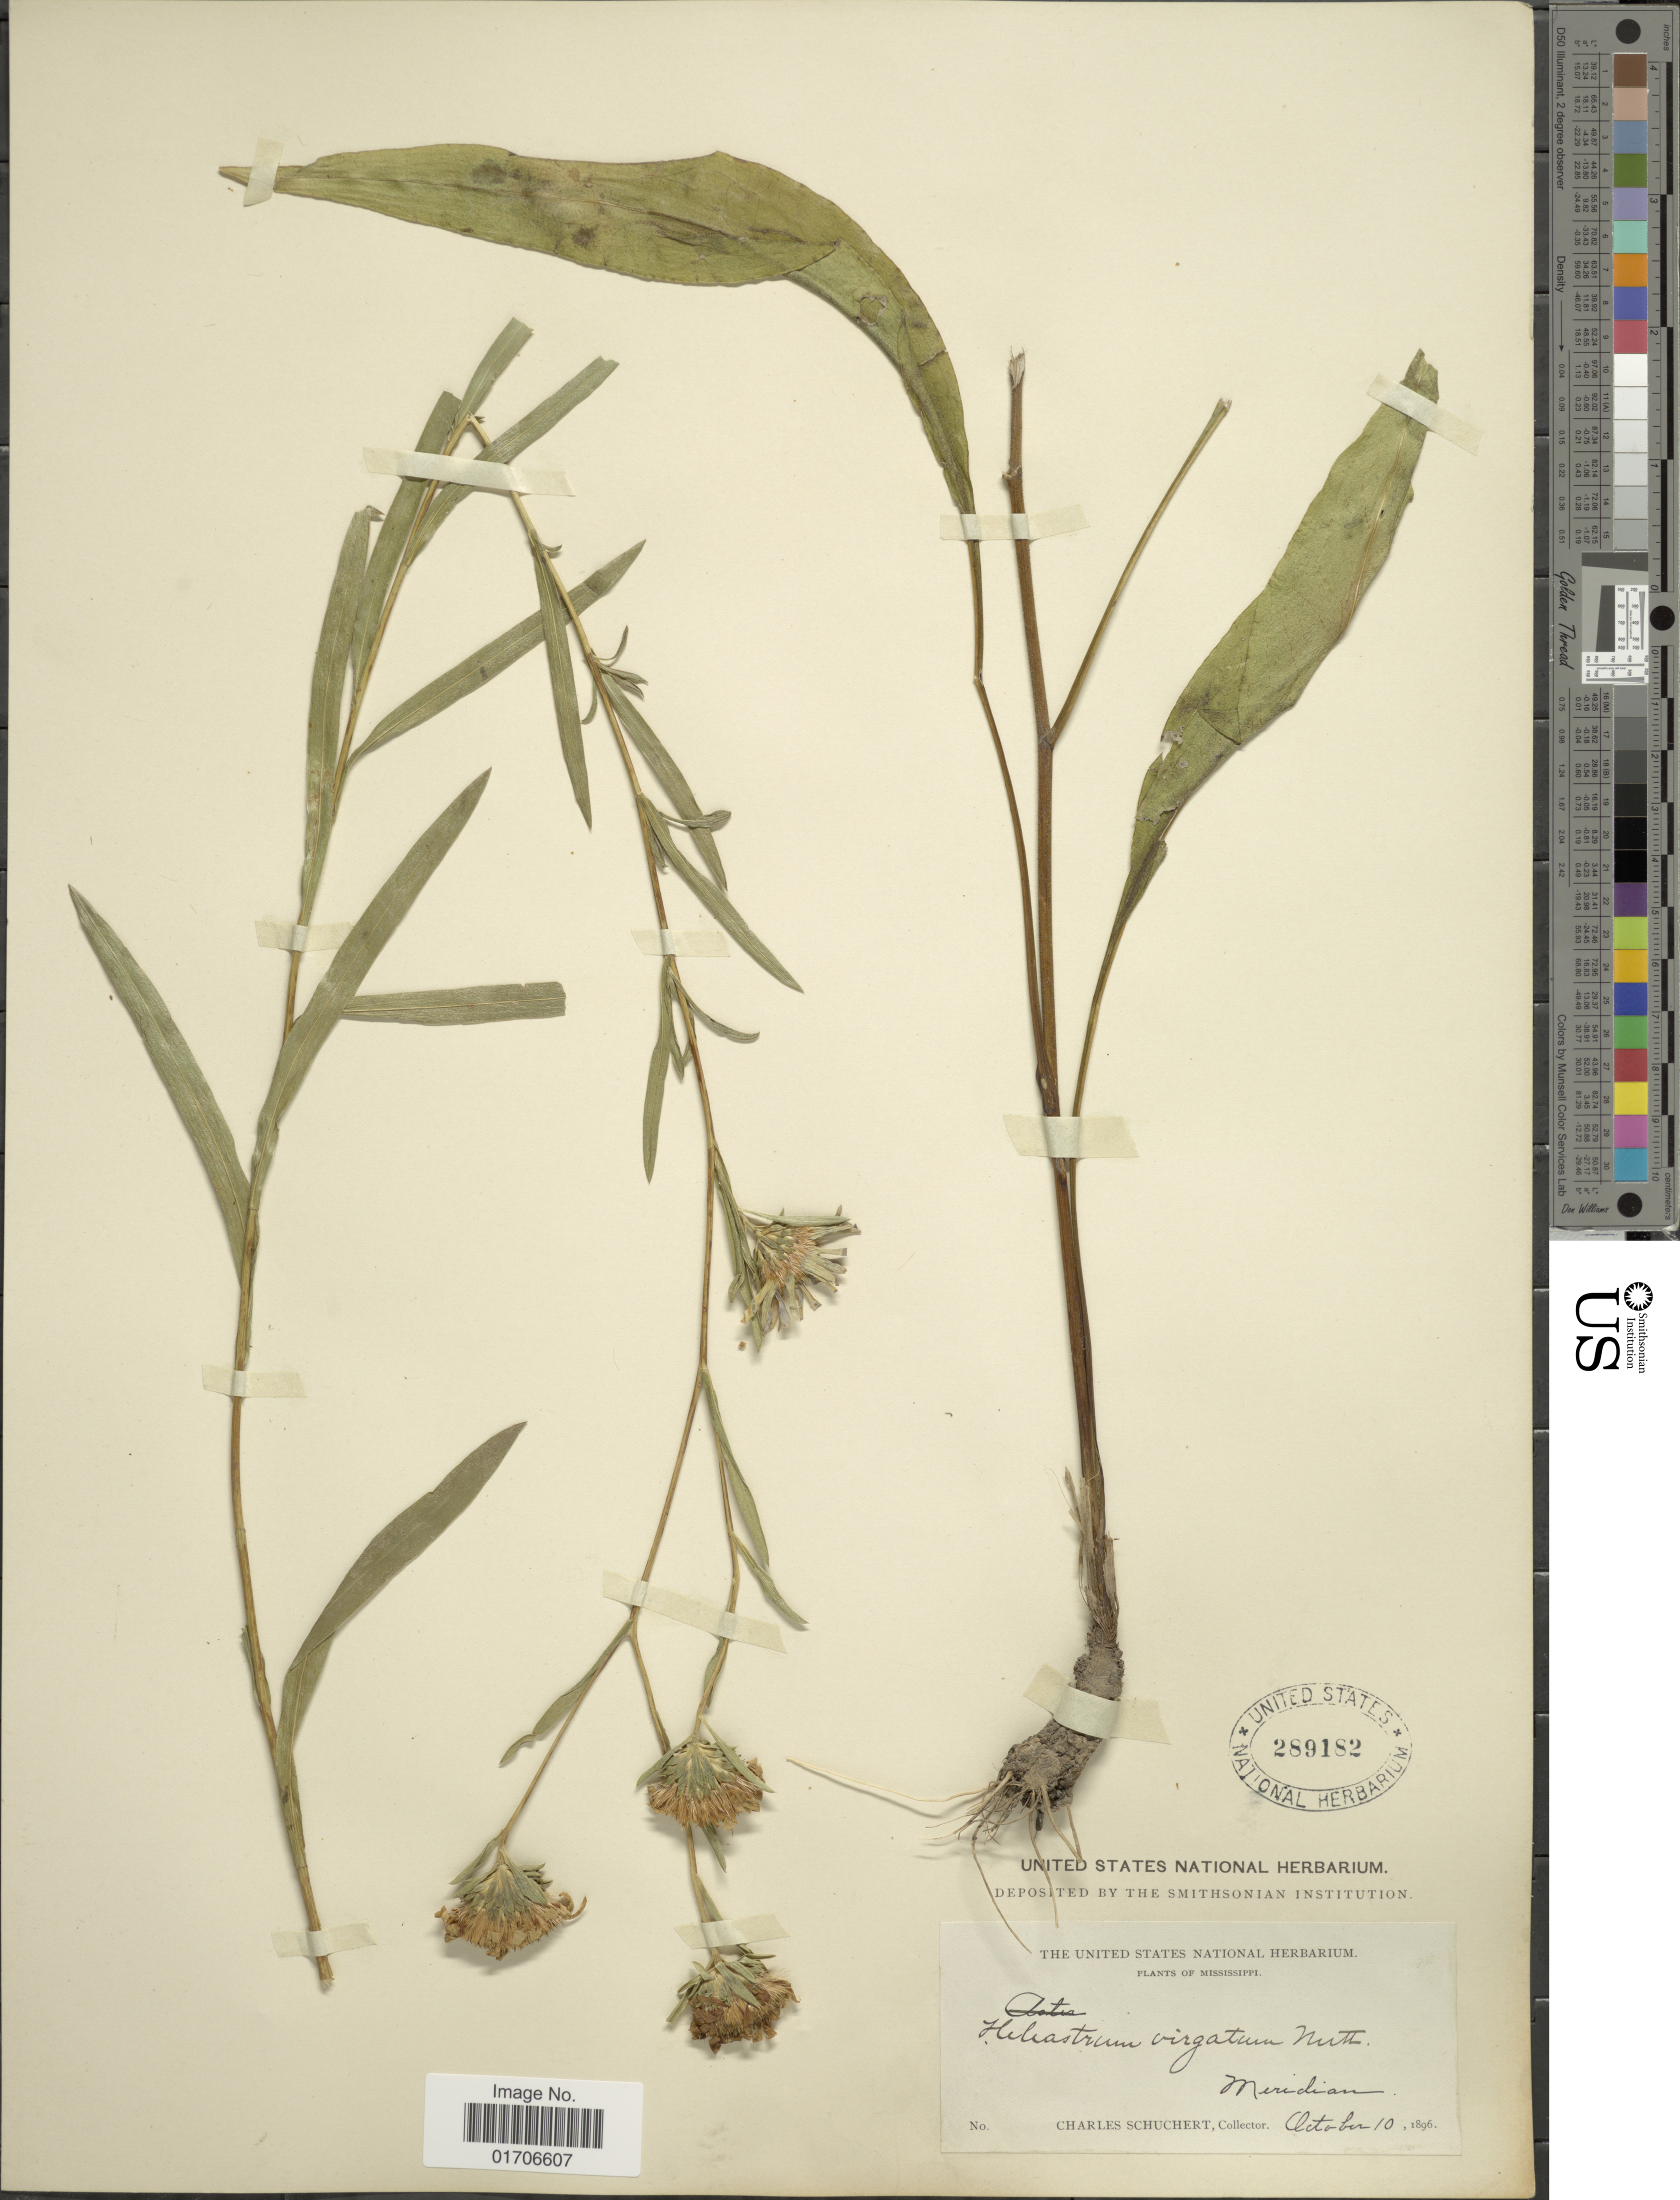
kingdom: Plantae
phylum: Tracheophyta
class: Magnoliopsida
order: Asterales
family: Asteraceae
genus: Eurybia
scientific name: Eurybia paludosa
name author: (Aiton) G.L. Nesom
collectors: C. Schuchert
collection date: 1896-10-10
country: United States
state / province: Mississippi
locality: Meridian.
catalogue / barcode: US 289182